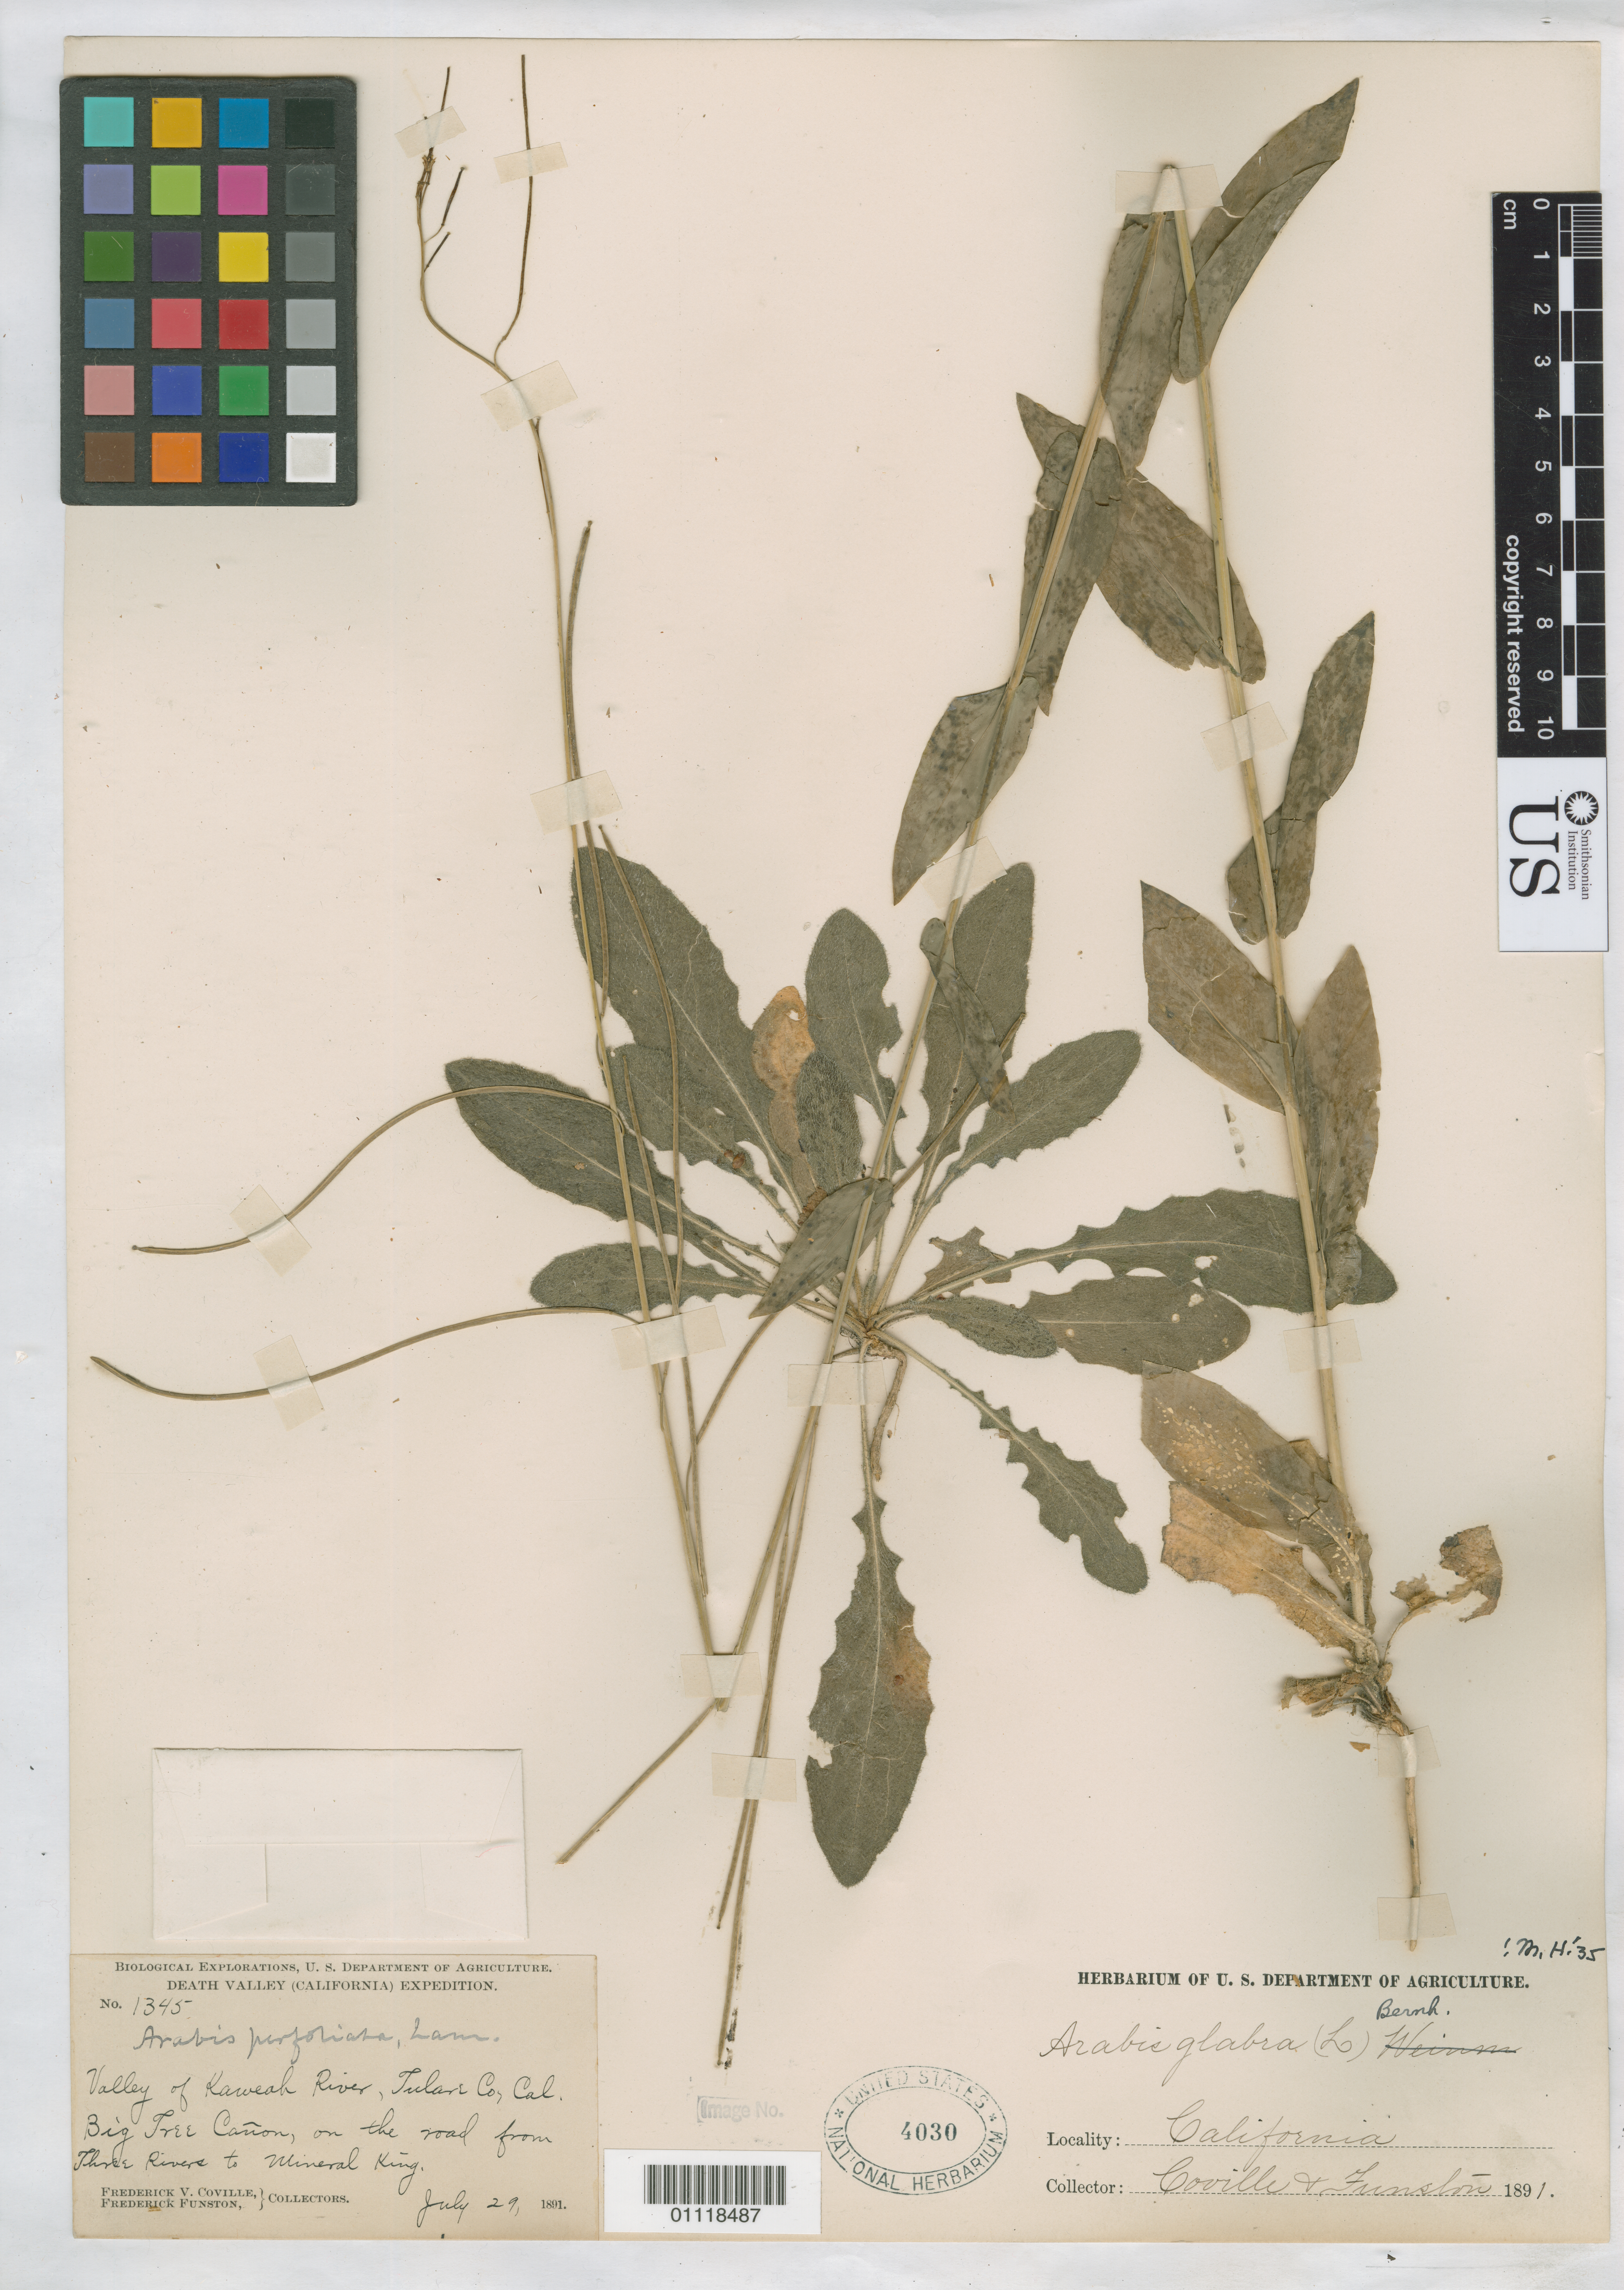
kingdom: Plantae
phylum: Tracheophyta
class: Magnoliopsida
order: Brassicales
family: Brassicaceae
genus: Turritis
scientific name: Turritis glabra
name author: L.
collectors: F. V. Coville & F. Funston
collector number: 1345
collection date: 1891-07-29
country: United States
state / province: California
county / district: Tulare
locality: Valley of Kaweah River. Big Tree Canyon, on the road from Three Rivers to Mineral King.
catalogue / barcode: US 4030